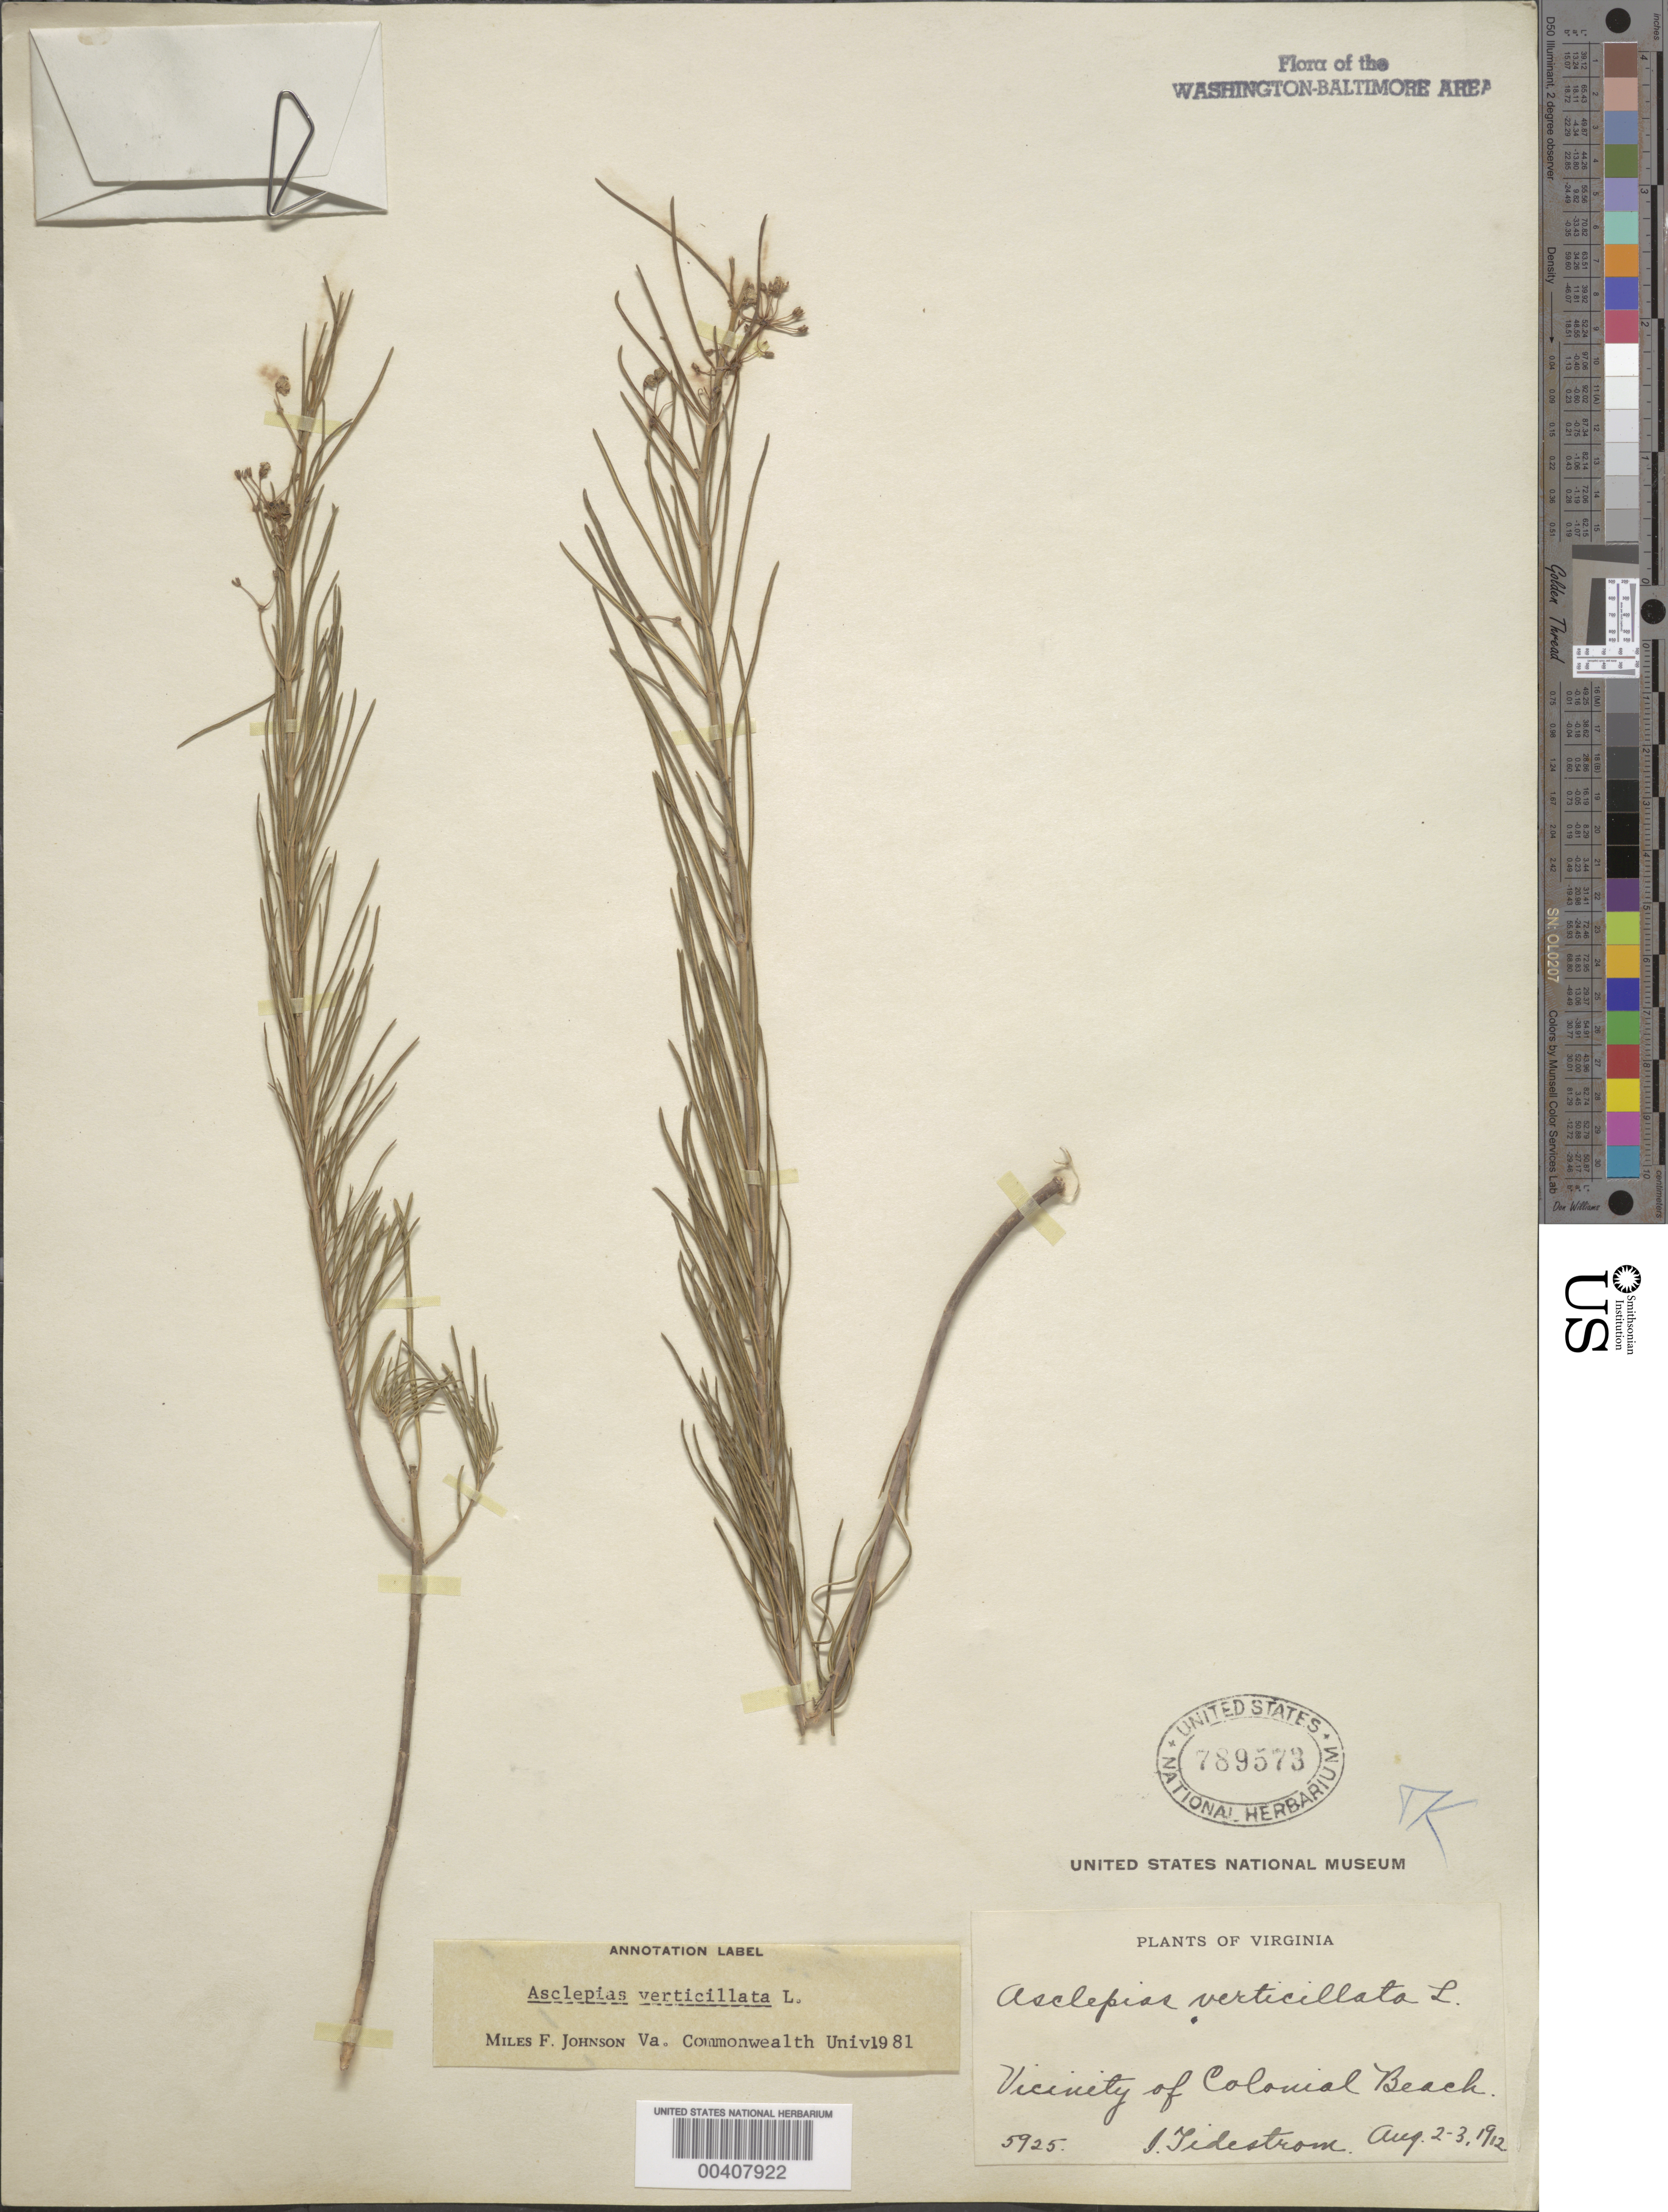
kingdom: Plantae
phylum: Tracheophyta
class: Magnoliopsida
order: Gentianales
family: Apocynaceae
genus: Asclepias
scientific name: Asclepias verticillata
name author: L.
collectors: I. F. Tidestrom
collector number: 5925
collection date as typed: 02 Aug 1912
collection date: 1912-08-02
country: United States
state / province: Virginia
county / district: Westmoreland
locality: Colonial Beach vicinity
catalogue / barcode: US 789573